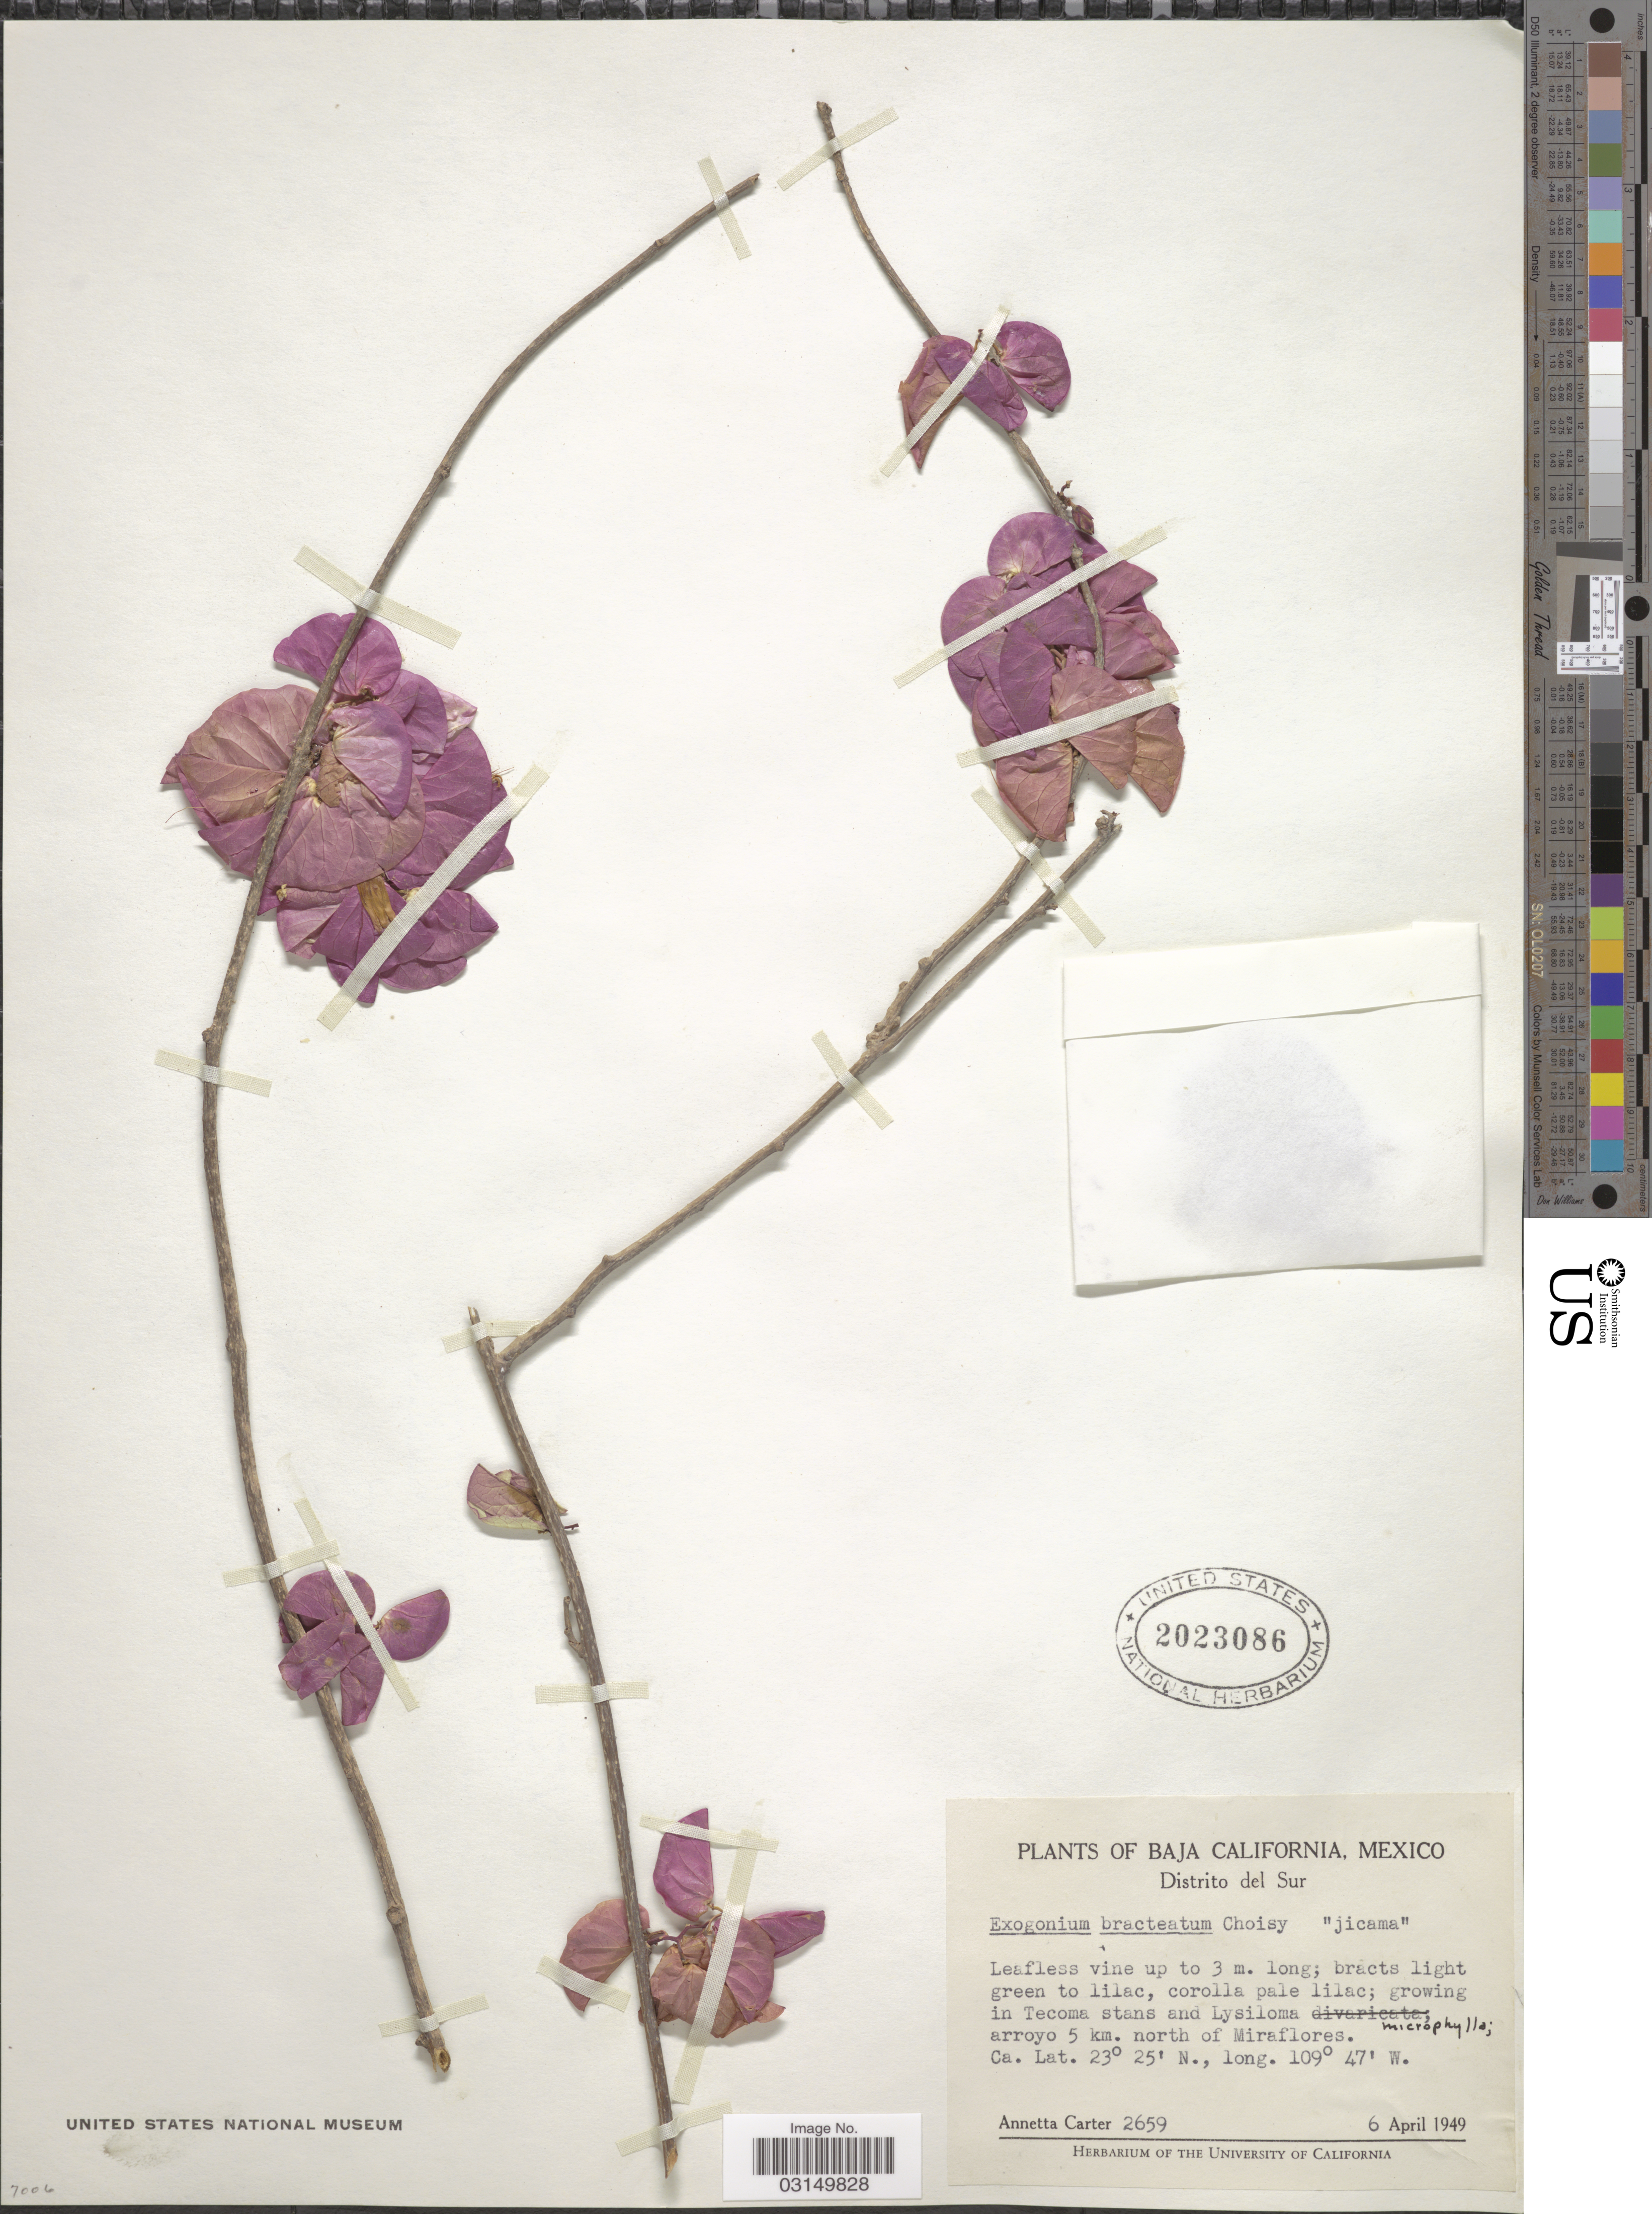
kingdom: Plantae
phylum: Tracheophyta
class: Magnoliopsida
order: Solanales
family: Convolvulaceae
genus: Ipomoea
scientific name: Ipomoea bracteata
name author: Cav.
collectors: A. Carter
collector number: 2659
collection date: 1949-04-06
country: Mexico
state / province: Baja California Sur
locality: Distrito del Sur, arroyo 5 km. north of Miraflores.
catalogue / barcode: US 2023086